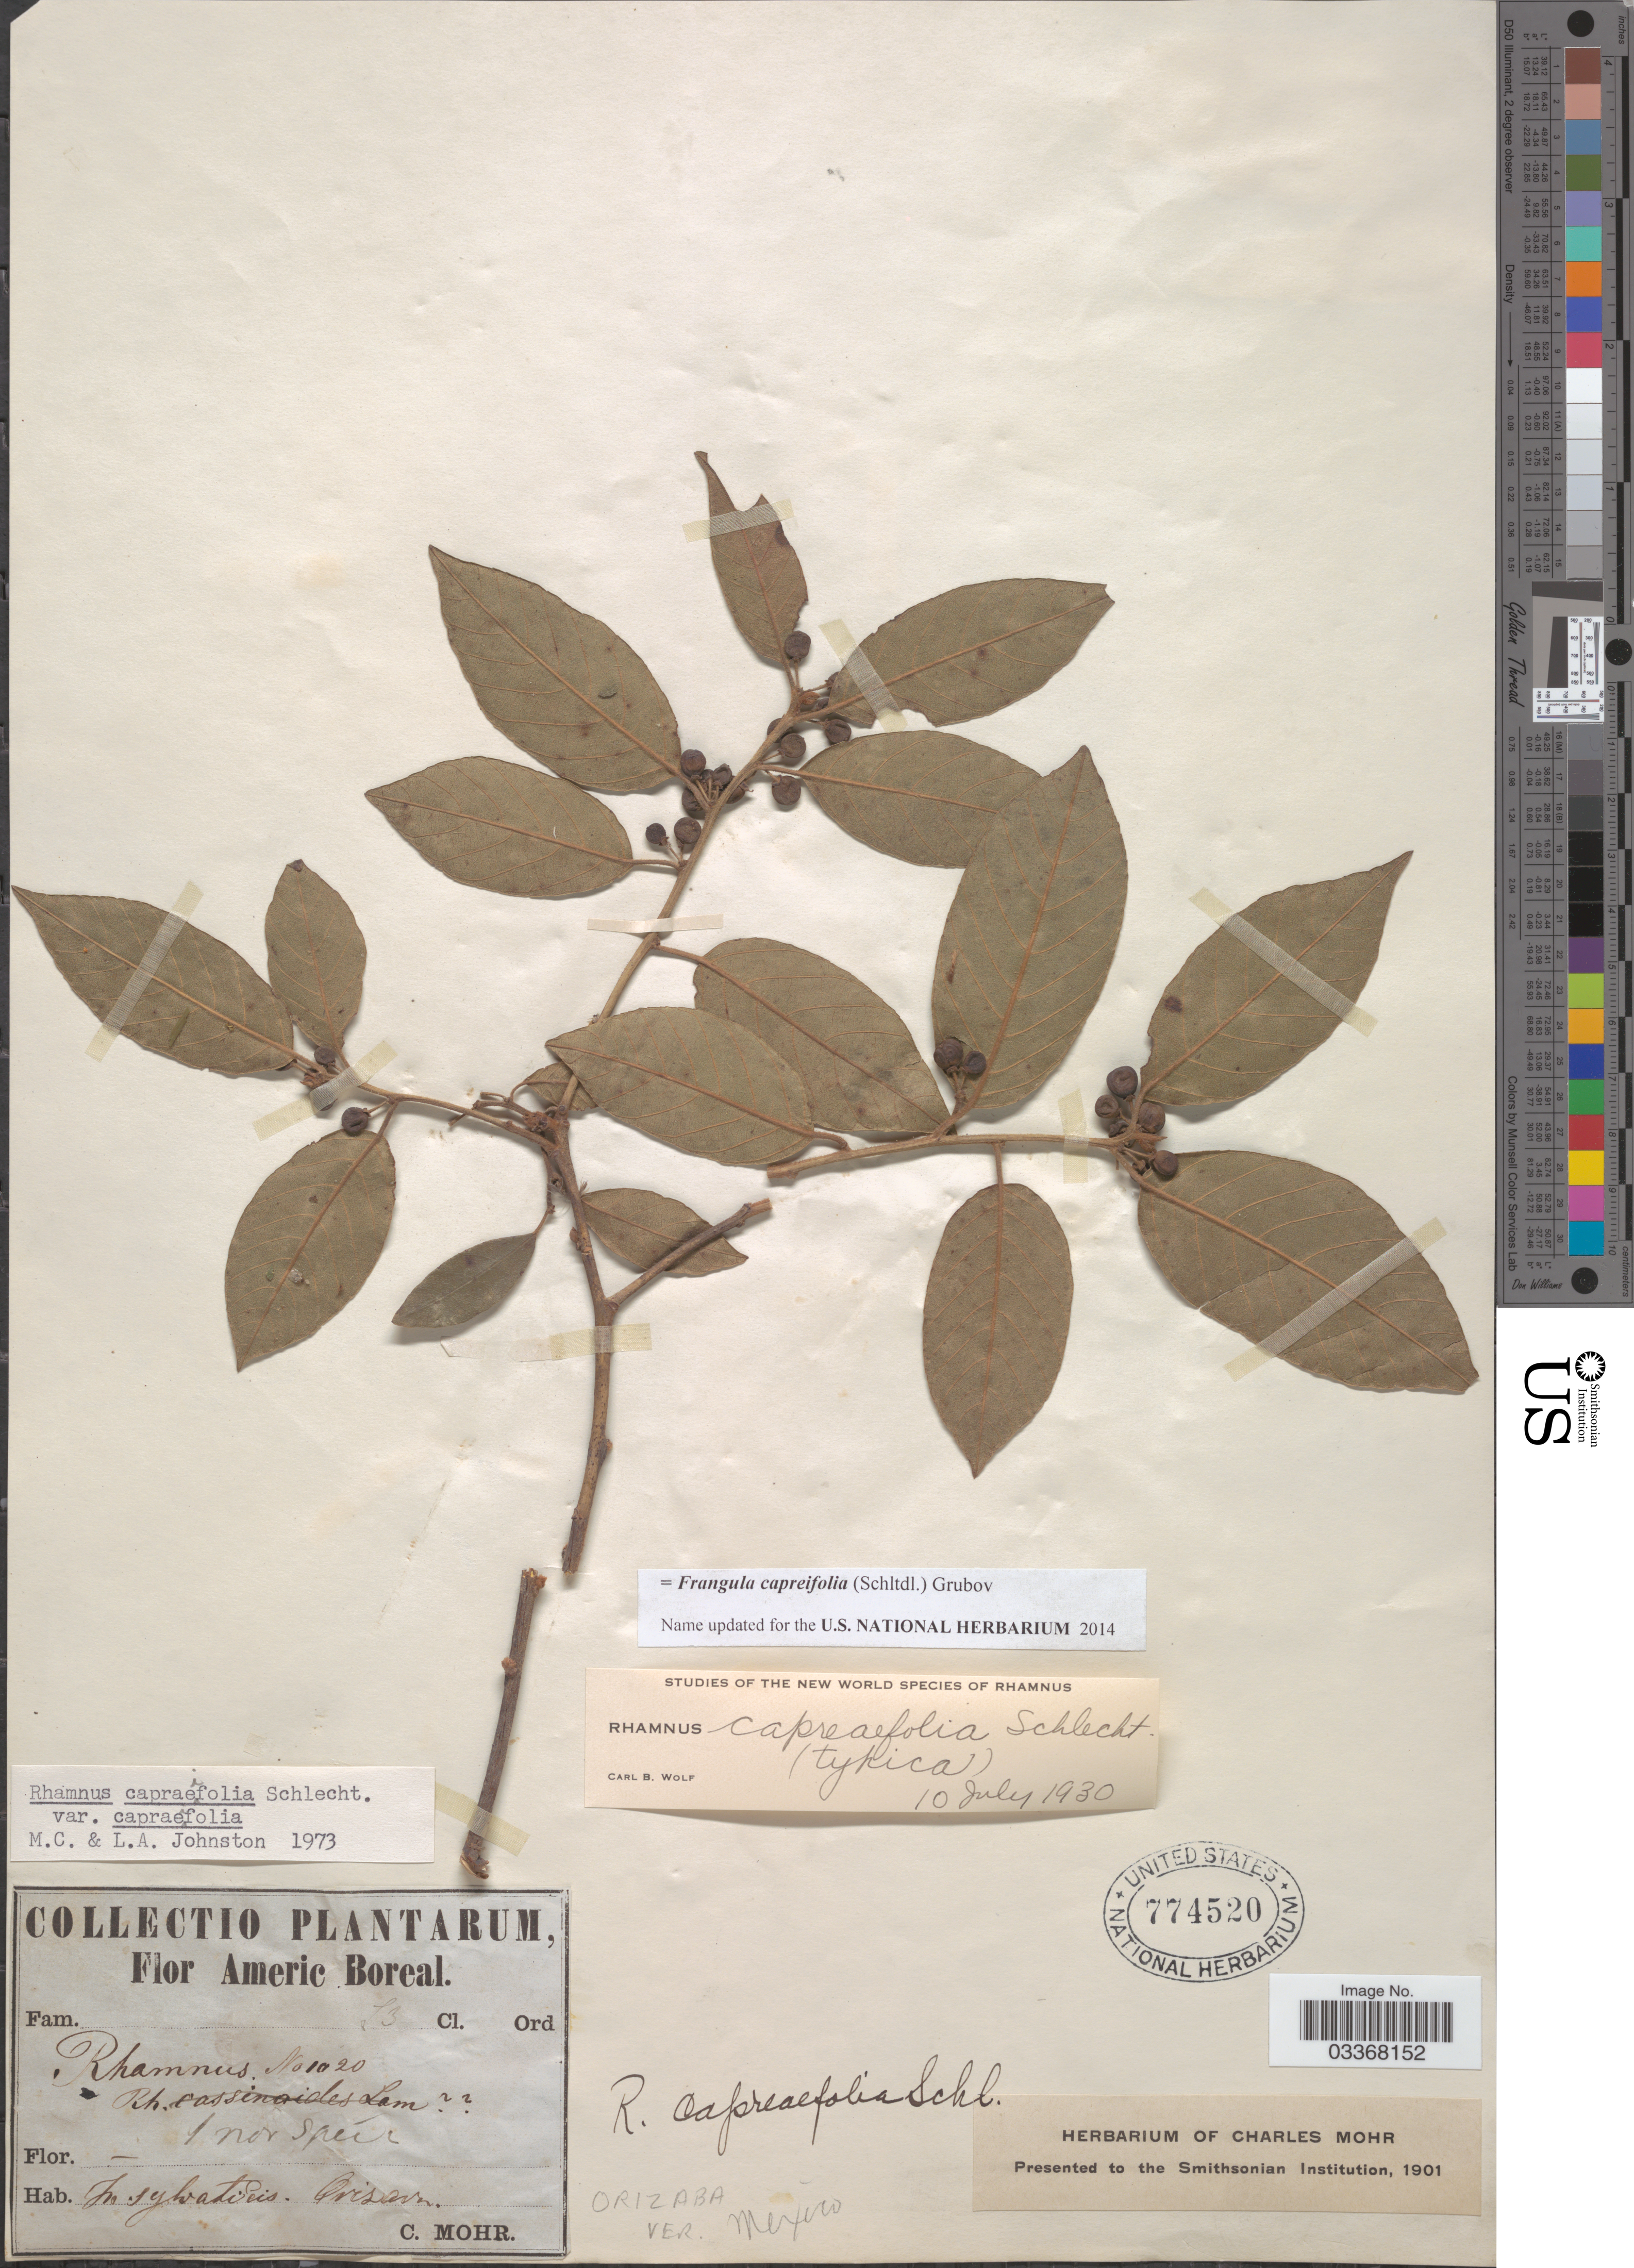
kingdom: Plantae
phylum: Tracheophyta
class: Magnoliopsida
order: Rosales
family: Rhamnaceae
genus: Frangula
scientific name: Frangula capreifolia var. capreifolia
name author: (Schltdl.) Grubov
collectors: Mohr, C. T. (herbarium)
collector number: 1020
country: Mexico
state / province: Veracruz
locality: Orizaba, Ver.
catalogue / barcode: US 774520